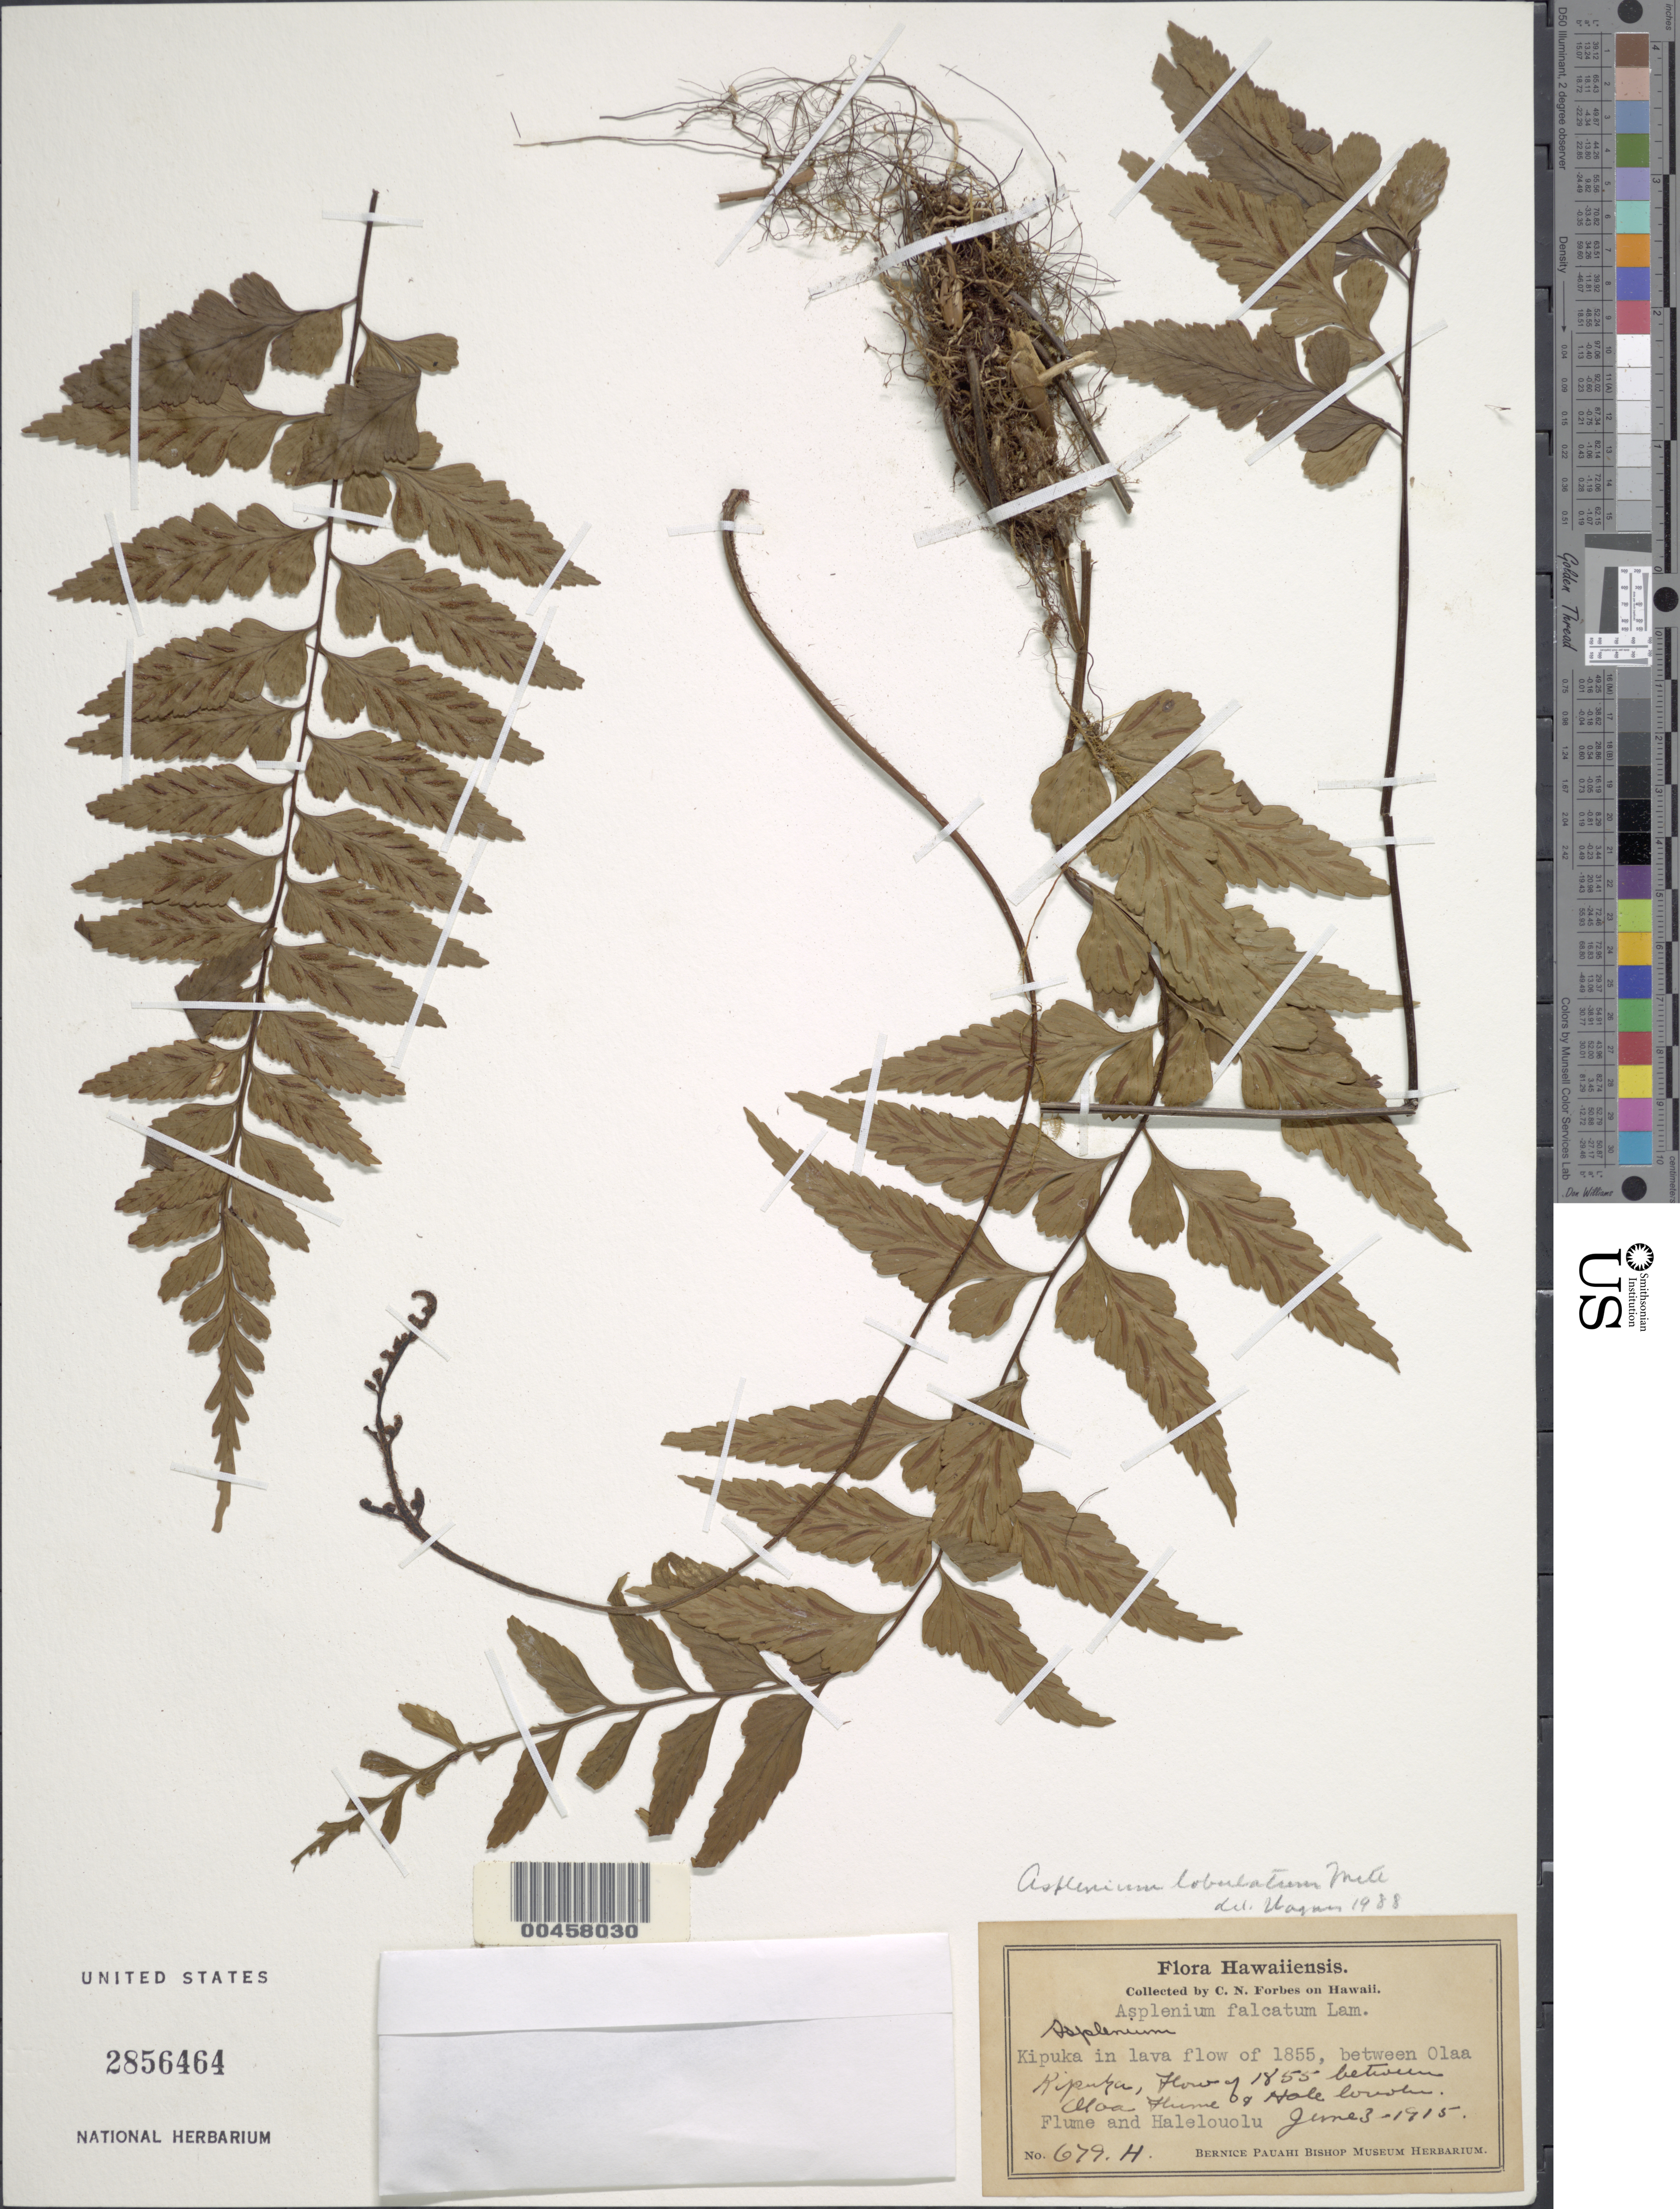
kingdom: Plantae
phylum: Tracheophyta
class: Polypodiopsida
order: Polypodiales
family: Aspleniaceae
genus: Asplenium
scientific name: Asplenium lobulatum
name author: Mett.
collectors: C. N. Forbes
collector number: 679.H.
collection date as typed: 3 Jun 1915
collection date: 1915-06-03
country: United States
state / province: Hawaii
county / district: Hawaii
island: Hawaii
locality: Kipuka in lava flow of 1855, between Olaa Flume and Haleloulu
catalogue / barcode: US 2856464